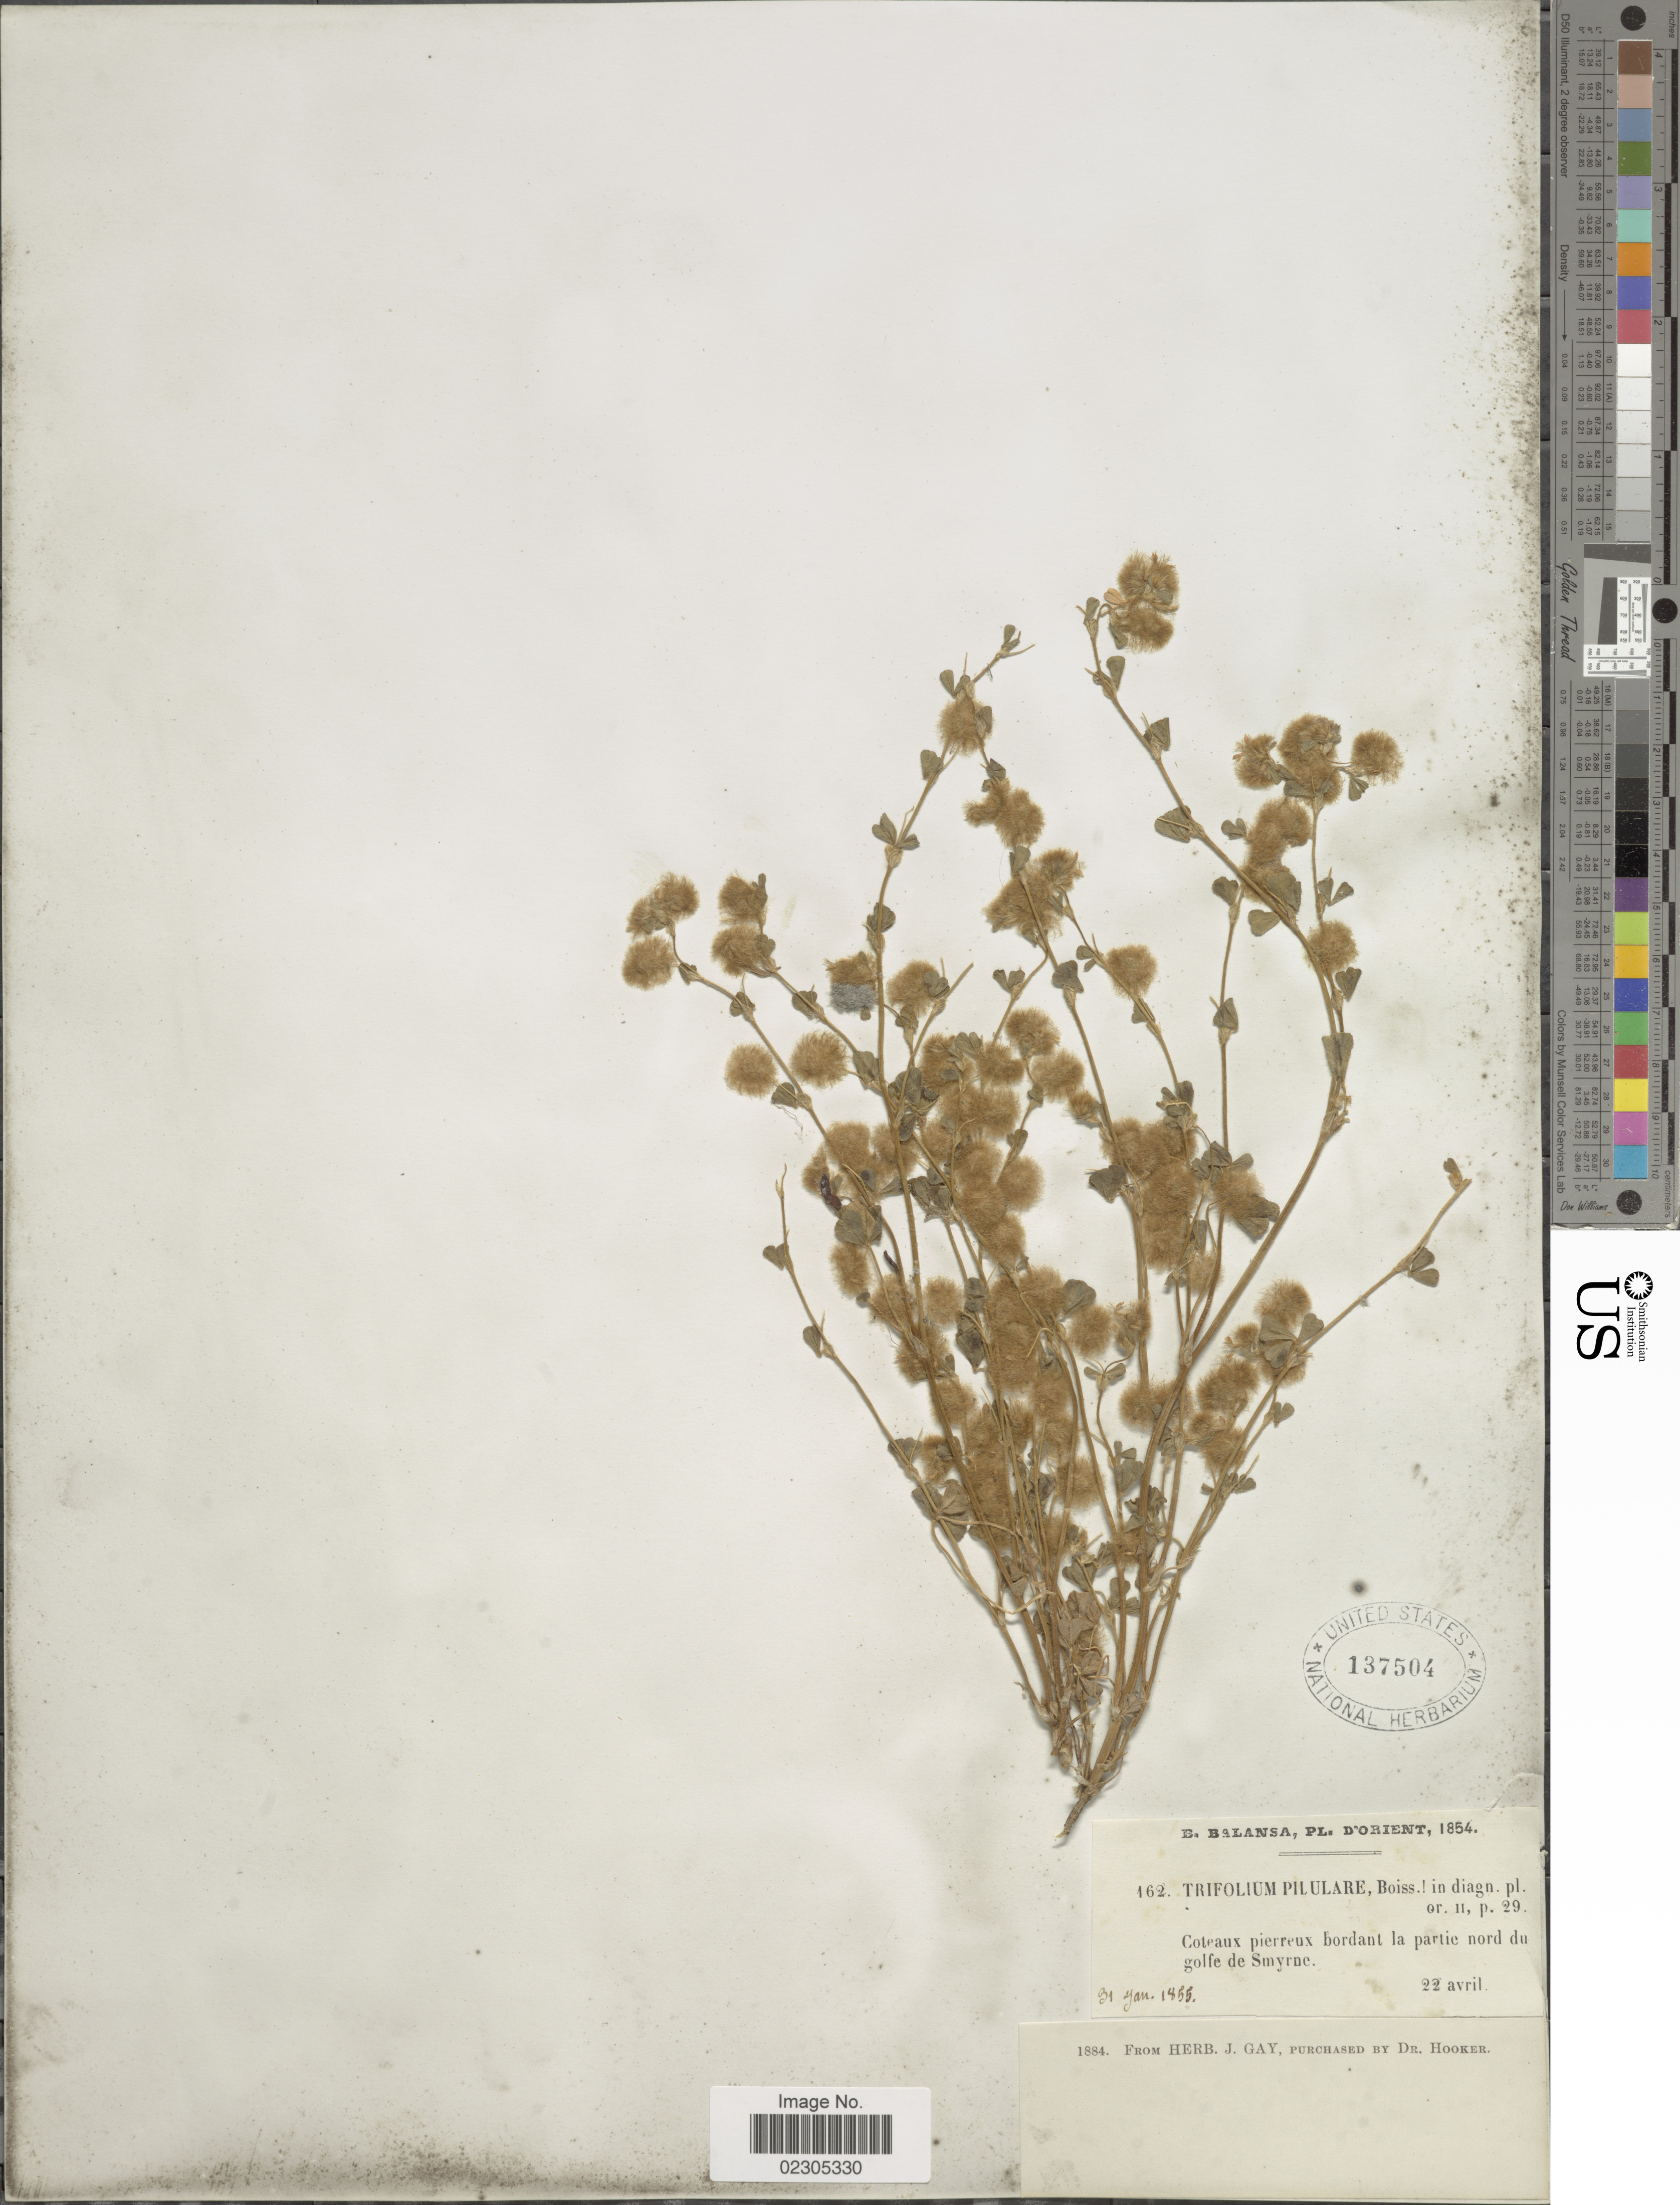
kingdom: Plantae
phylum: Tracheophyta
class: Magnoliopsida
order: Fabales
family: Fabaceae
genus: Trifolium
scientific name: Trifolium pilulare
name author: Boiss.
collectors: B. Balansa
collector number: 162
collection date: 1854-04-22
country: Turkey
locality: D'Orient, Coteaux pierreux bordant la partie nord du golfe de Smyrne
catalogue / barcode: US 137504